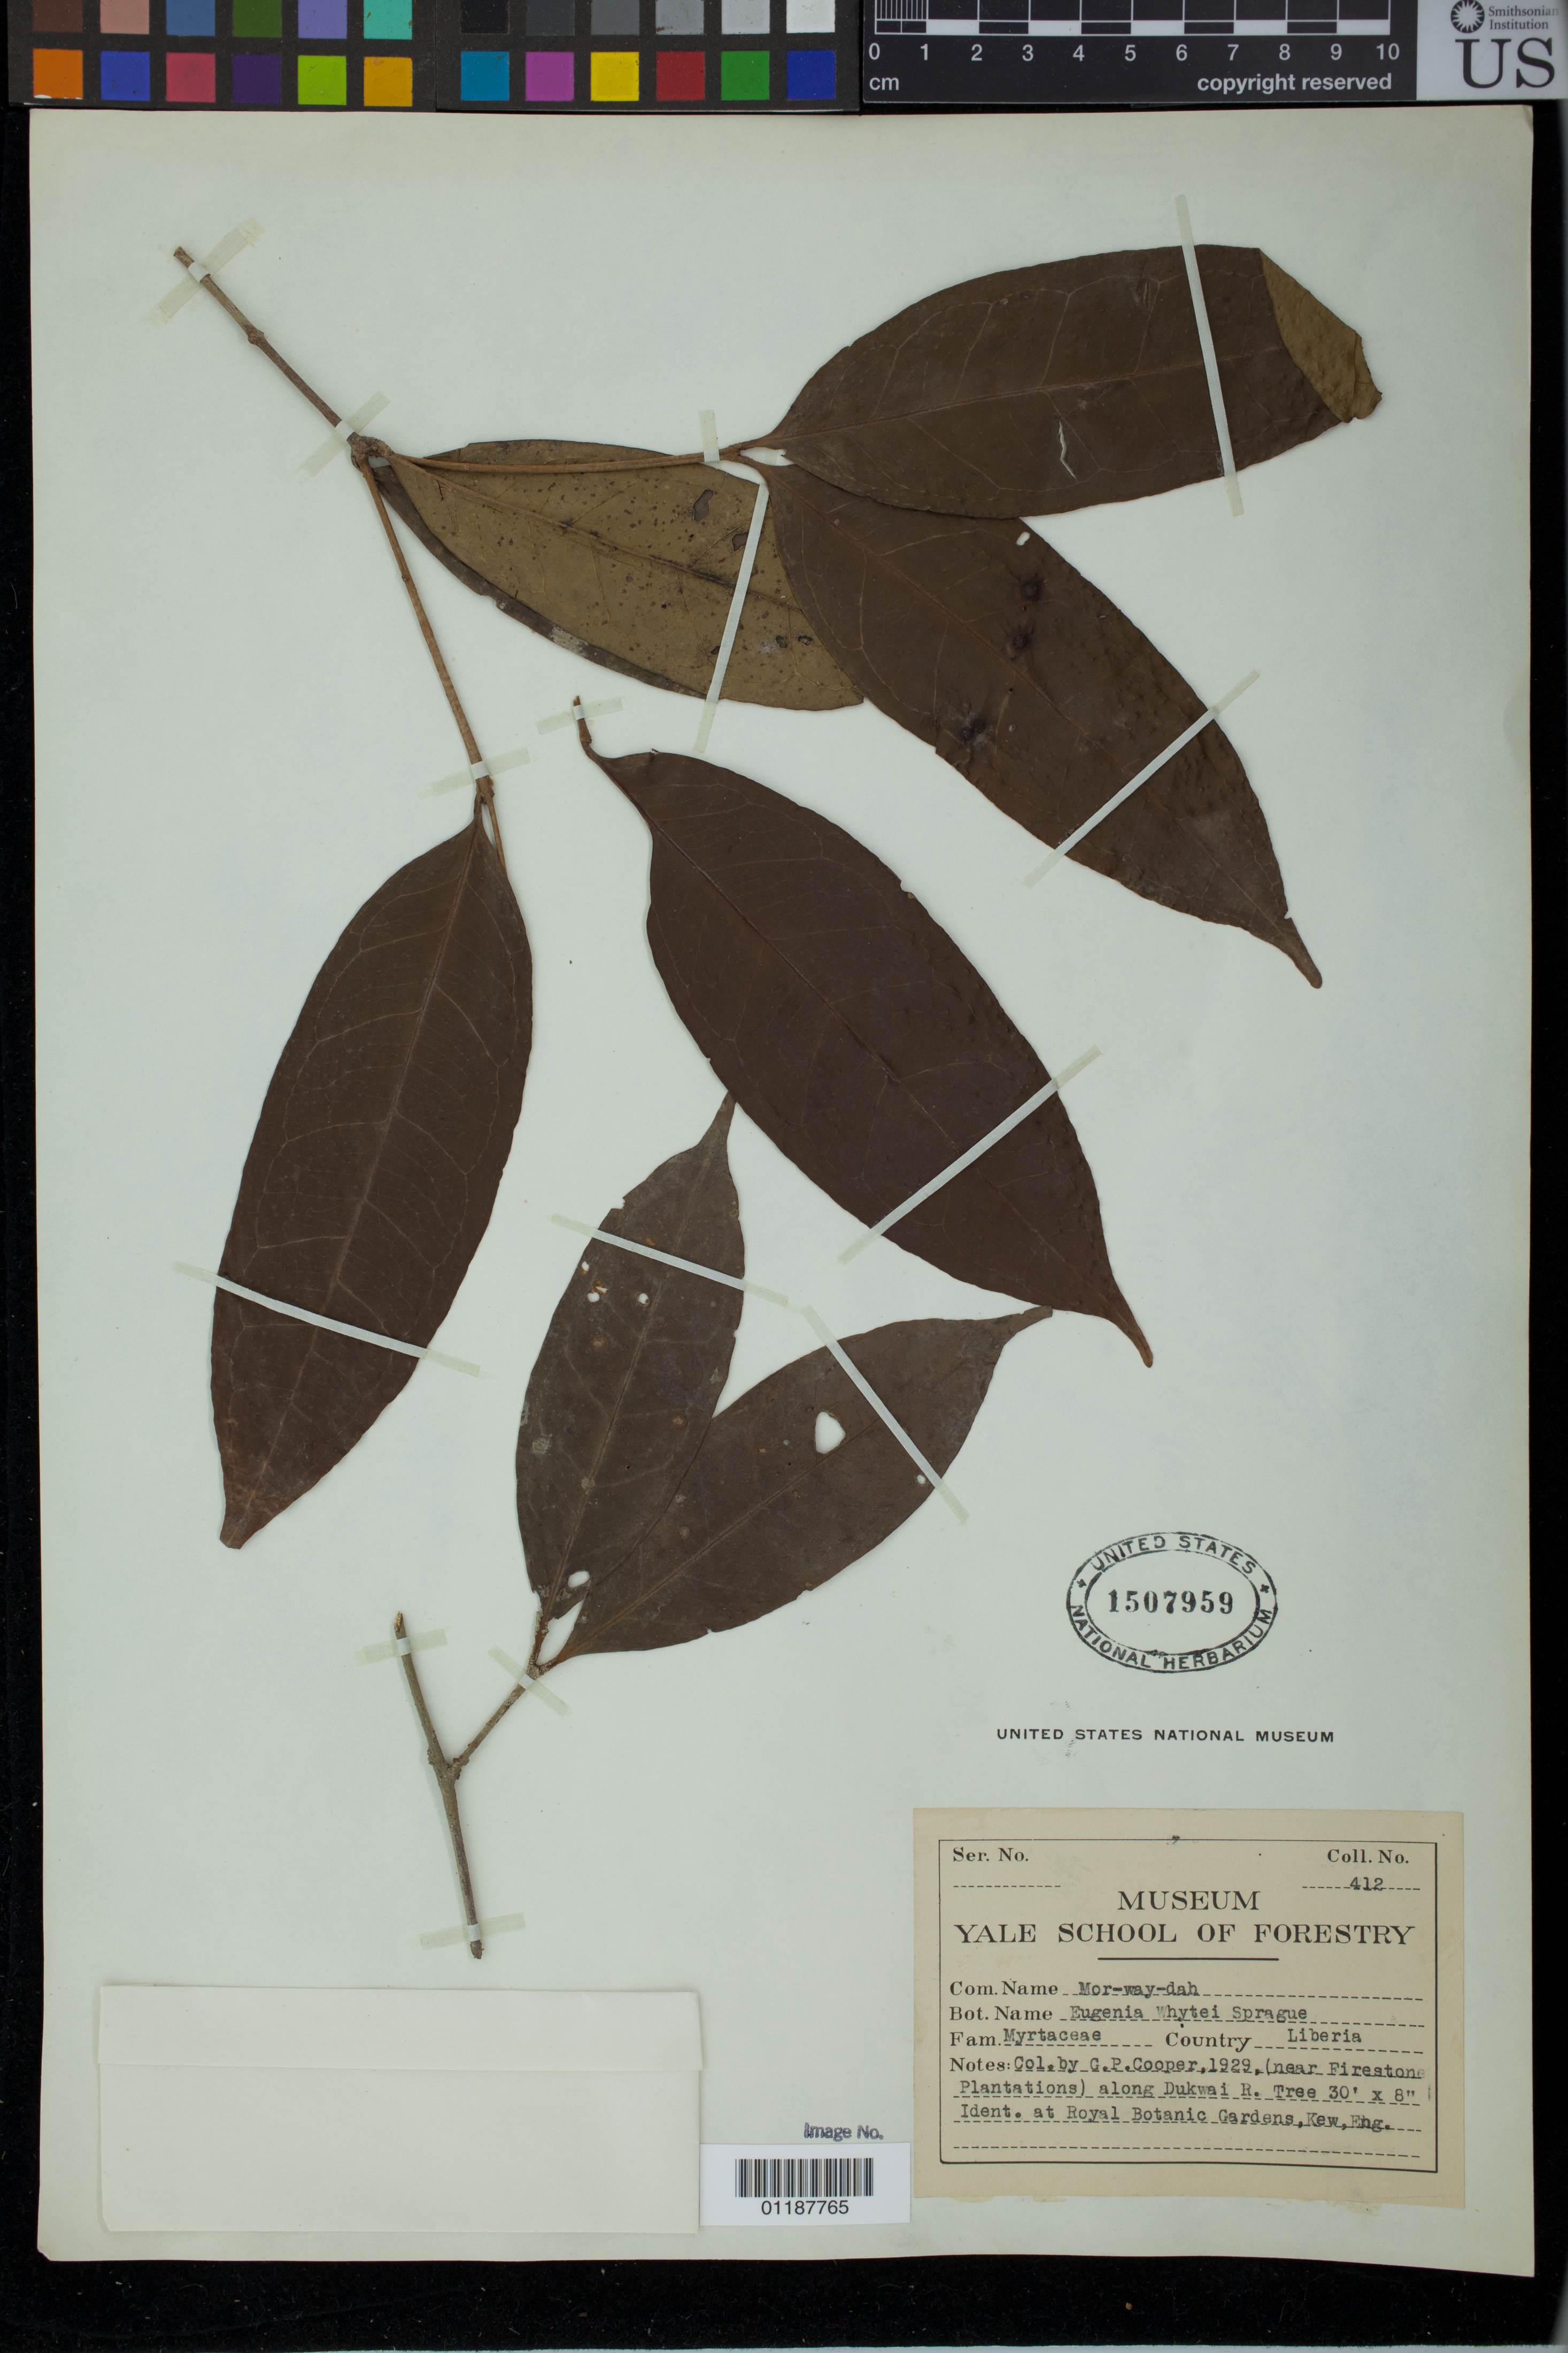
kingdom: Plantae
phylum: Tracheophyta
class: Magnoliopsida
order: Myrtales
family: Myrtaceae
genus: Eugenia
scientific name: Eugenia whytei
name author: Sprague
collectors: G. Cooper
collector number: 412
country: Liberia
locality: Firestone Plantation, along Dukwai River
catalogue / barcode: US 1507959